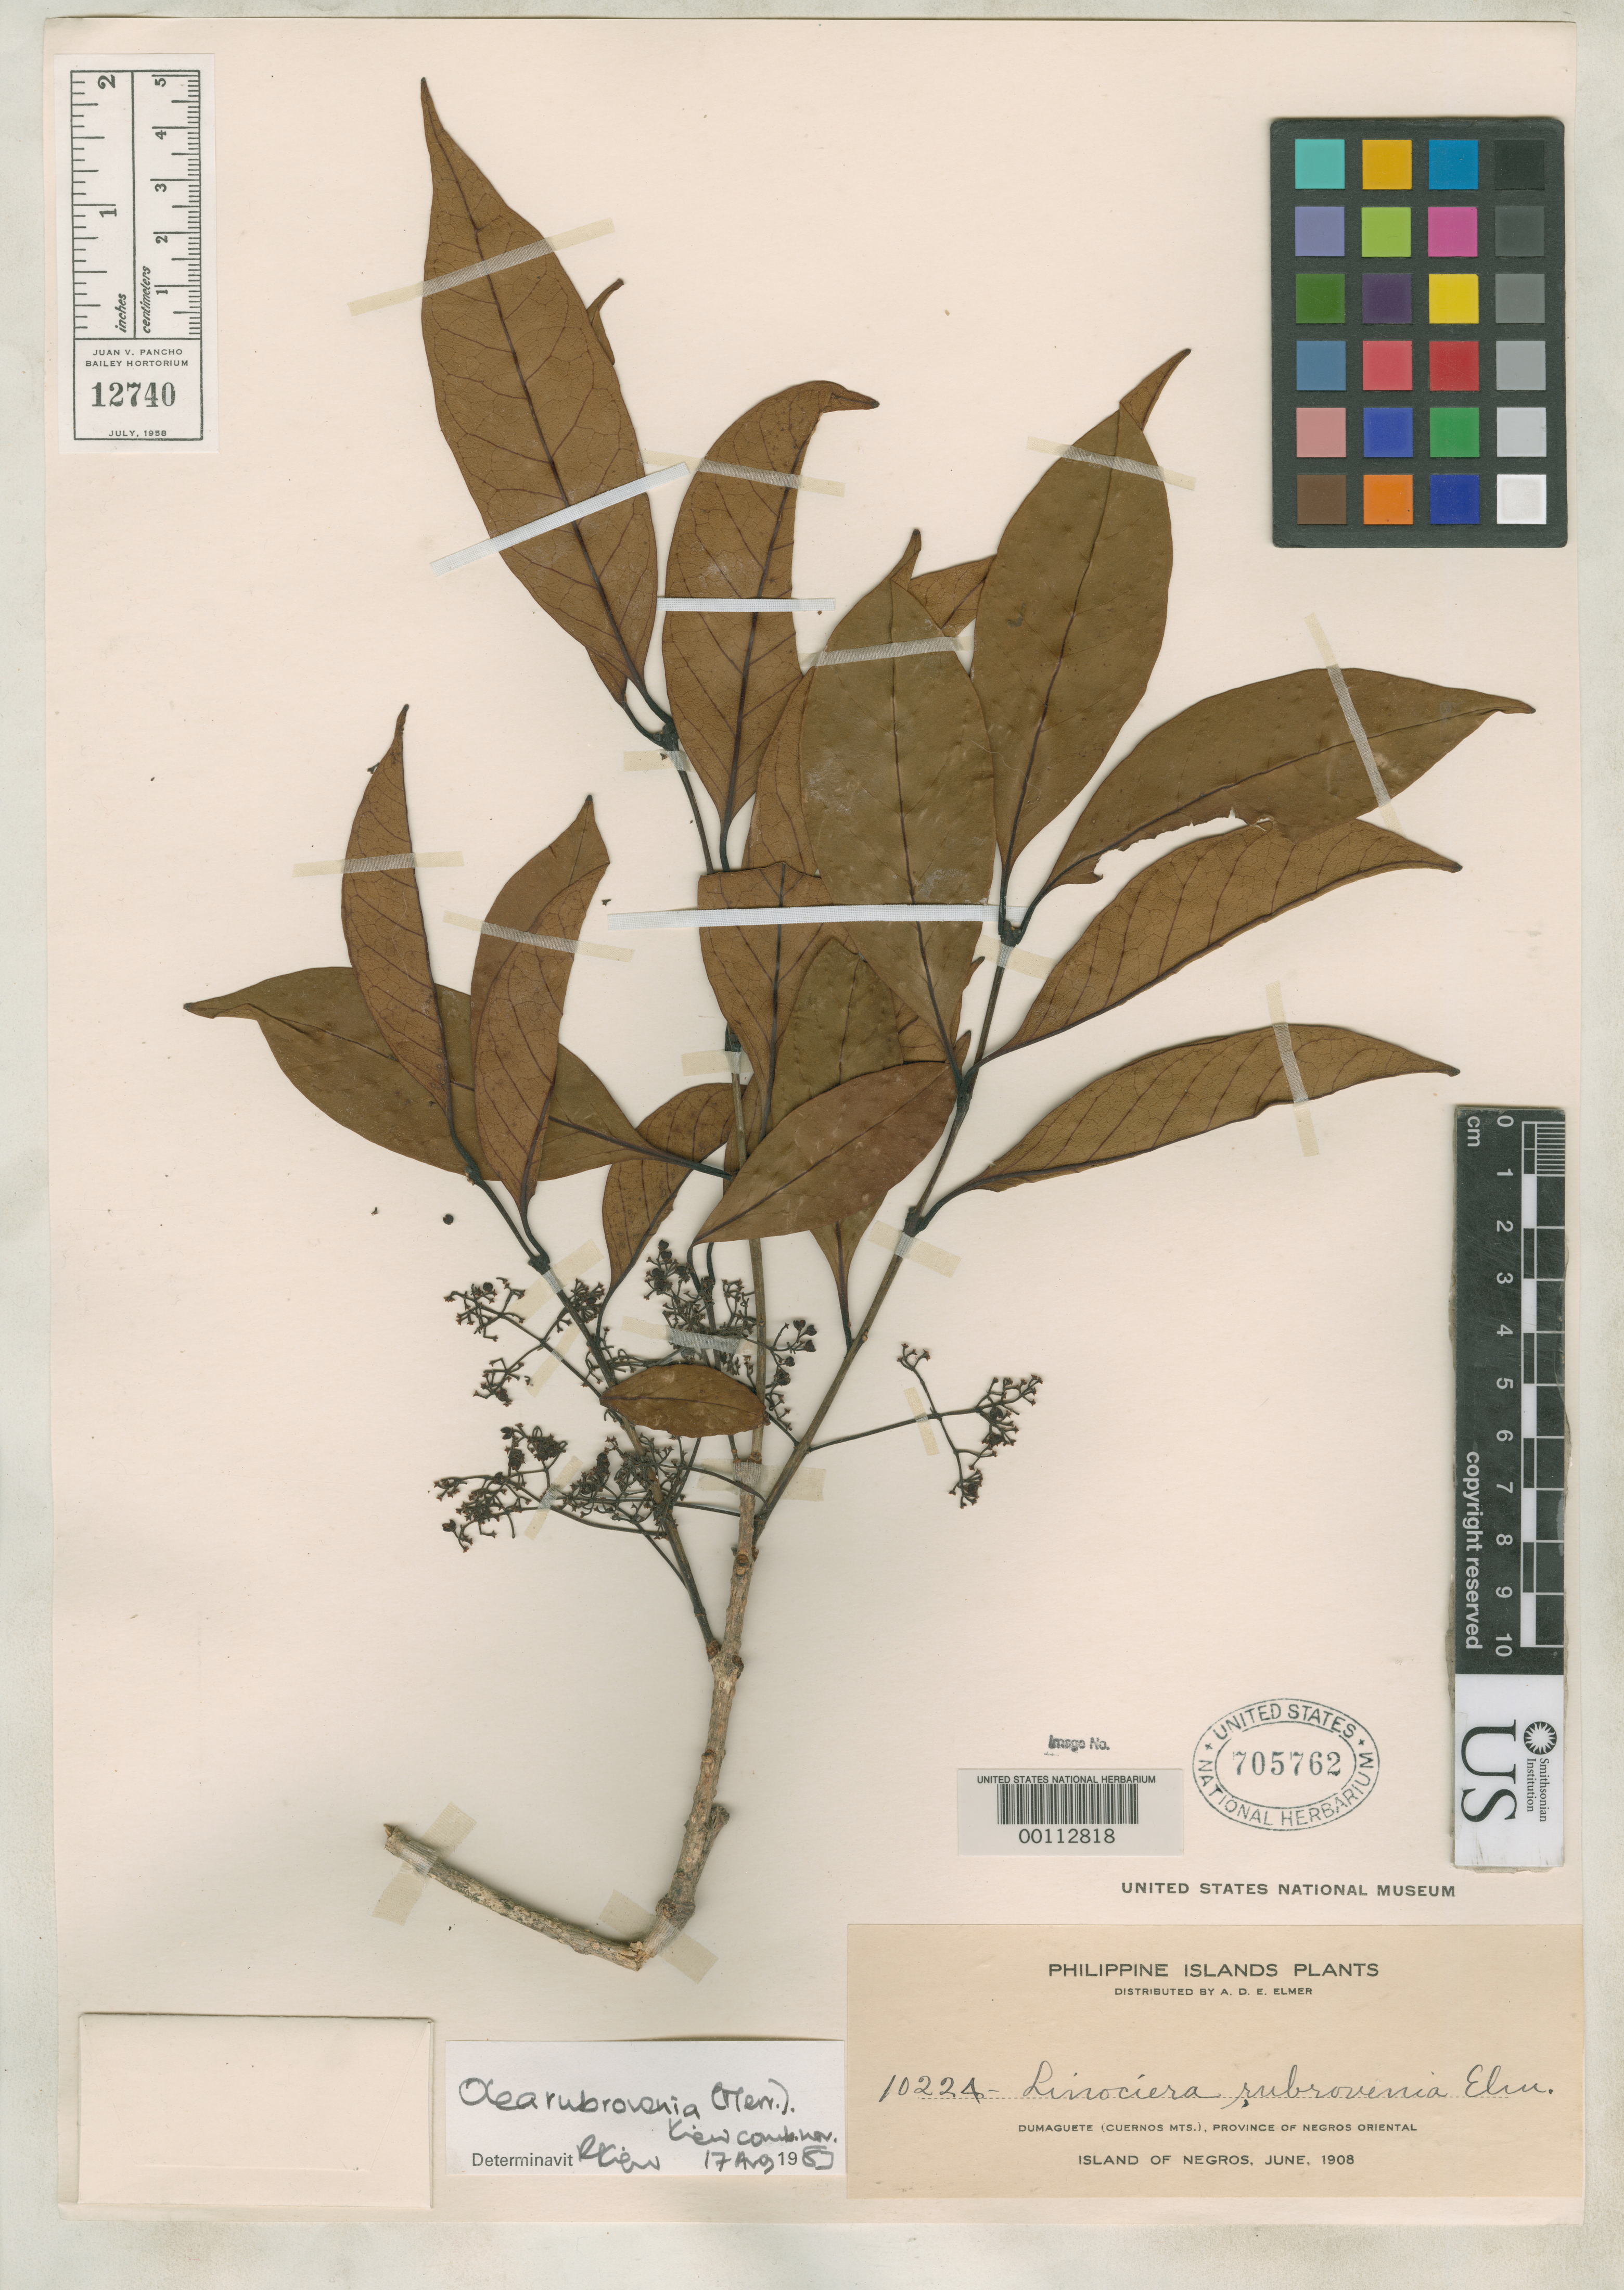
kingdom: Plantae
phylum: Tracheophyta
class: Magnoliopsida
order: Lamiales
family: Oleaceae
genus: Linociera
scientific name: Linociera rubrovenia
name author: Elmer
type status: Isotype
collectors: A. D. E. Elmer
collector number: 10224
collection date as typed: Jun 1908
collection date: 1908-06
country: Philippines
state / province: Central Visayas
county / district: Negros Oriental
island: Negros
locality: Dumaguete, Cuernos Mts.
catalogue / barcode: US 705762